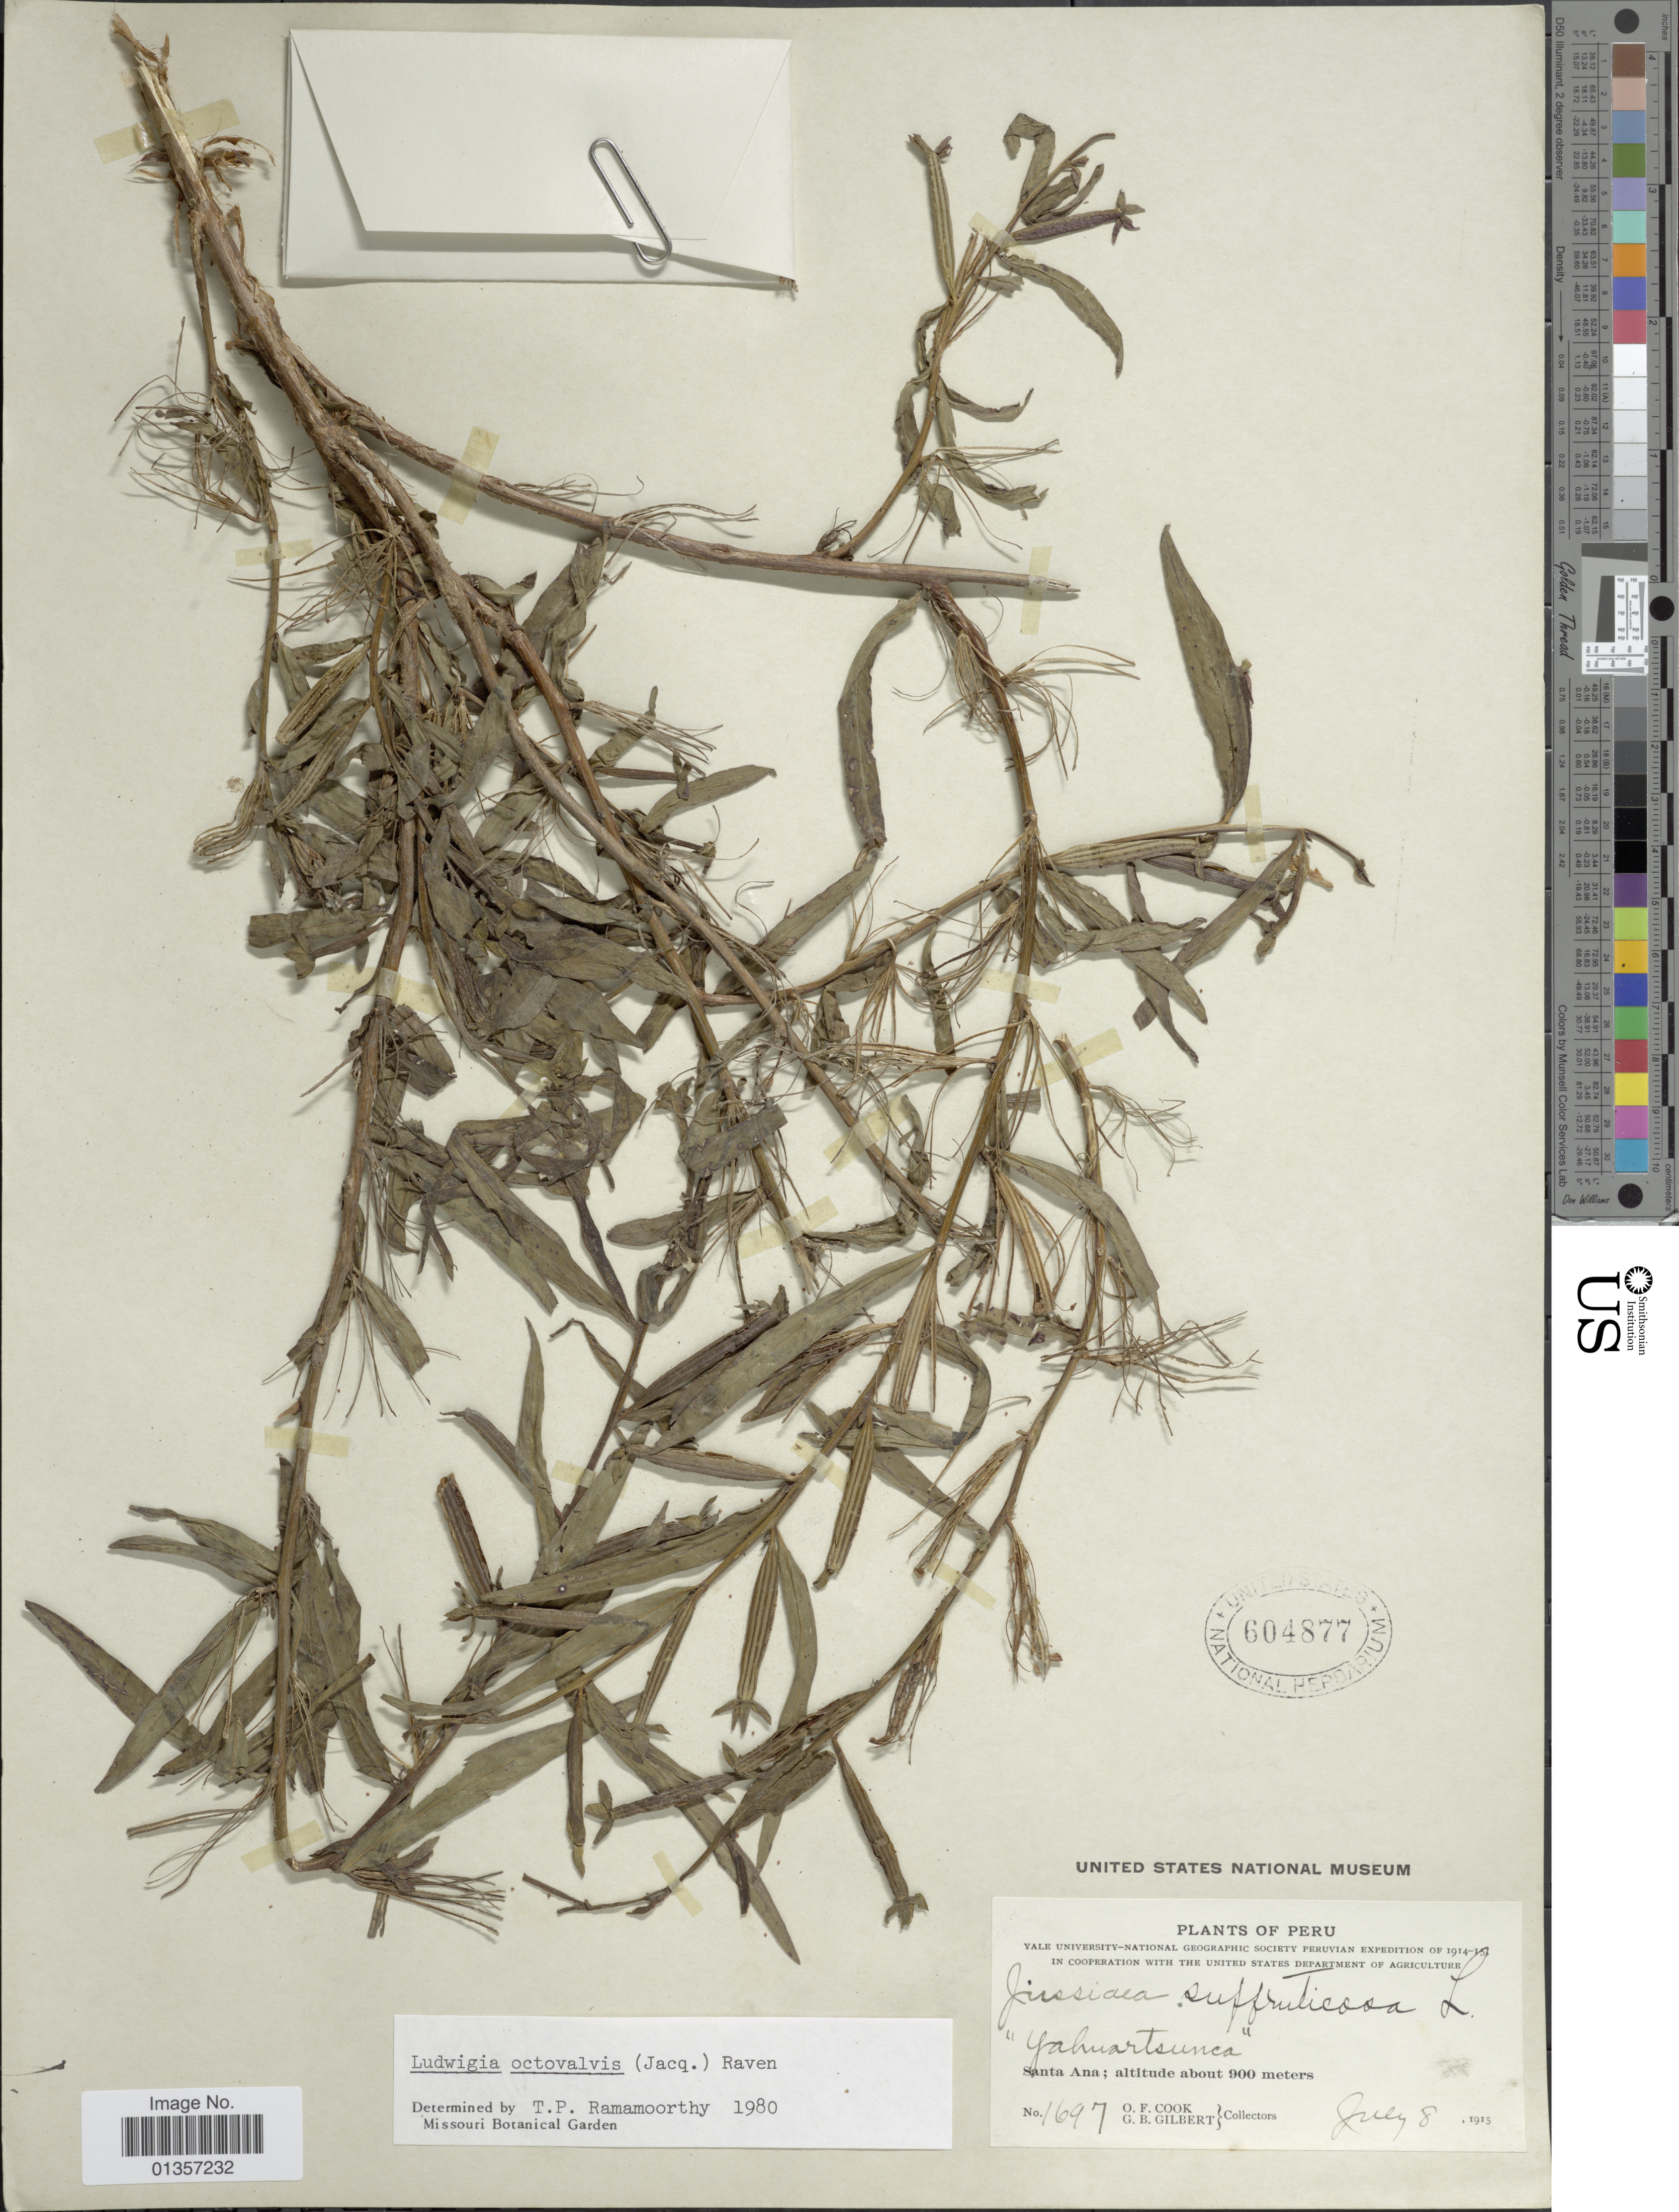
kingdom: Plantae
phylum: Tracheophyta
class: Magnoliopsida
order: Myrtales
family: Onagraceae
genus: Ludwigia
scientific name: Ludwigia octovalvis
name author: (Jacq.) P.H. Raven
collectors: O. F. Cook & G. B. Gilbert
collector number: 1697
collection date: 1915-07-08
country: Peru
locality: Santa Ana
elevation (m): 900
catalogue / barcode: US 604877